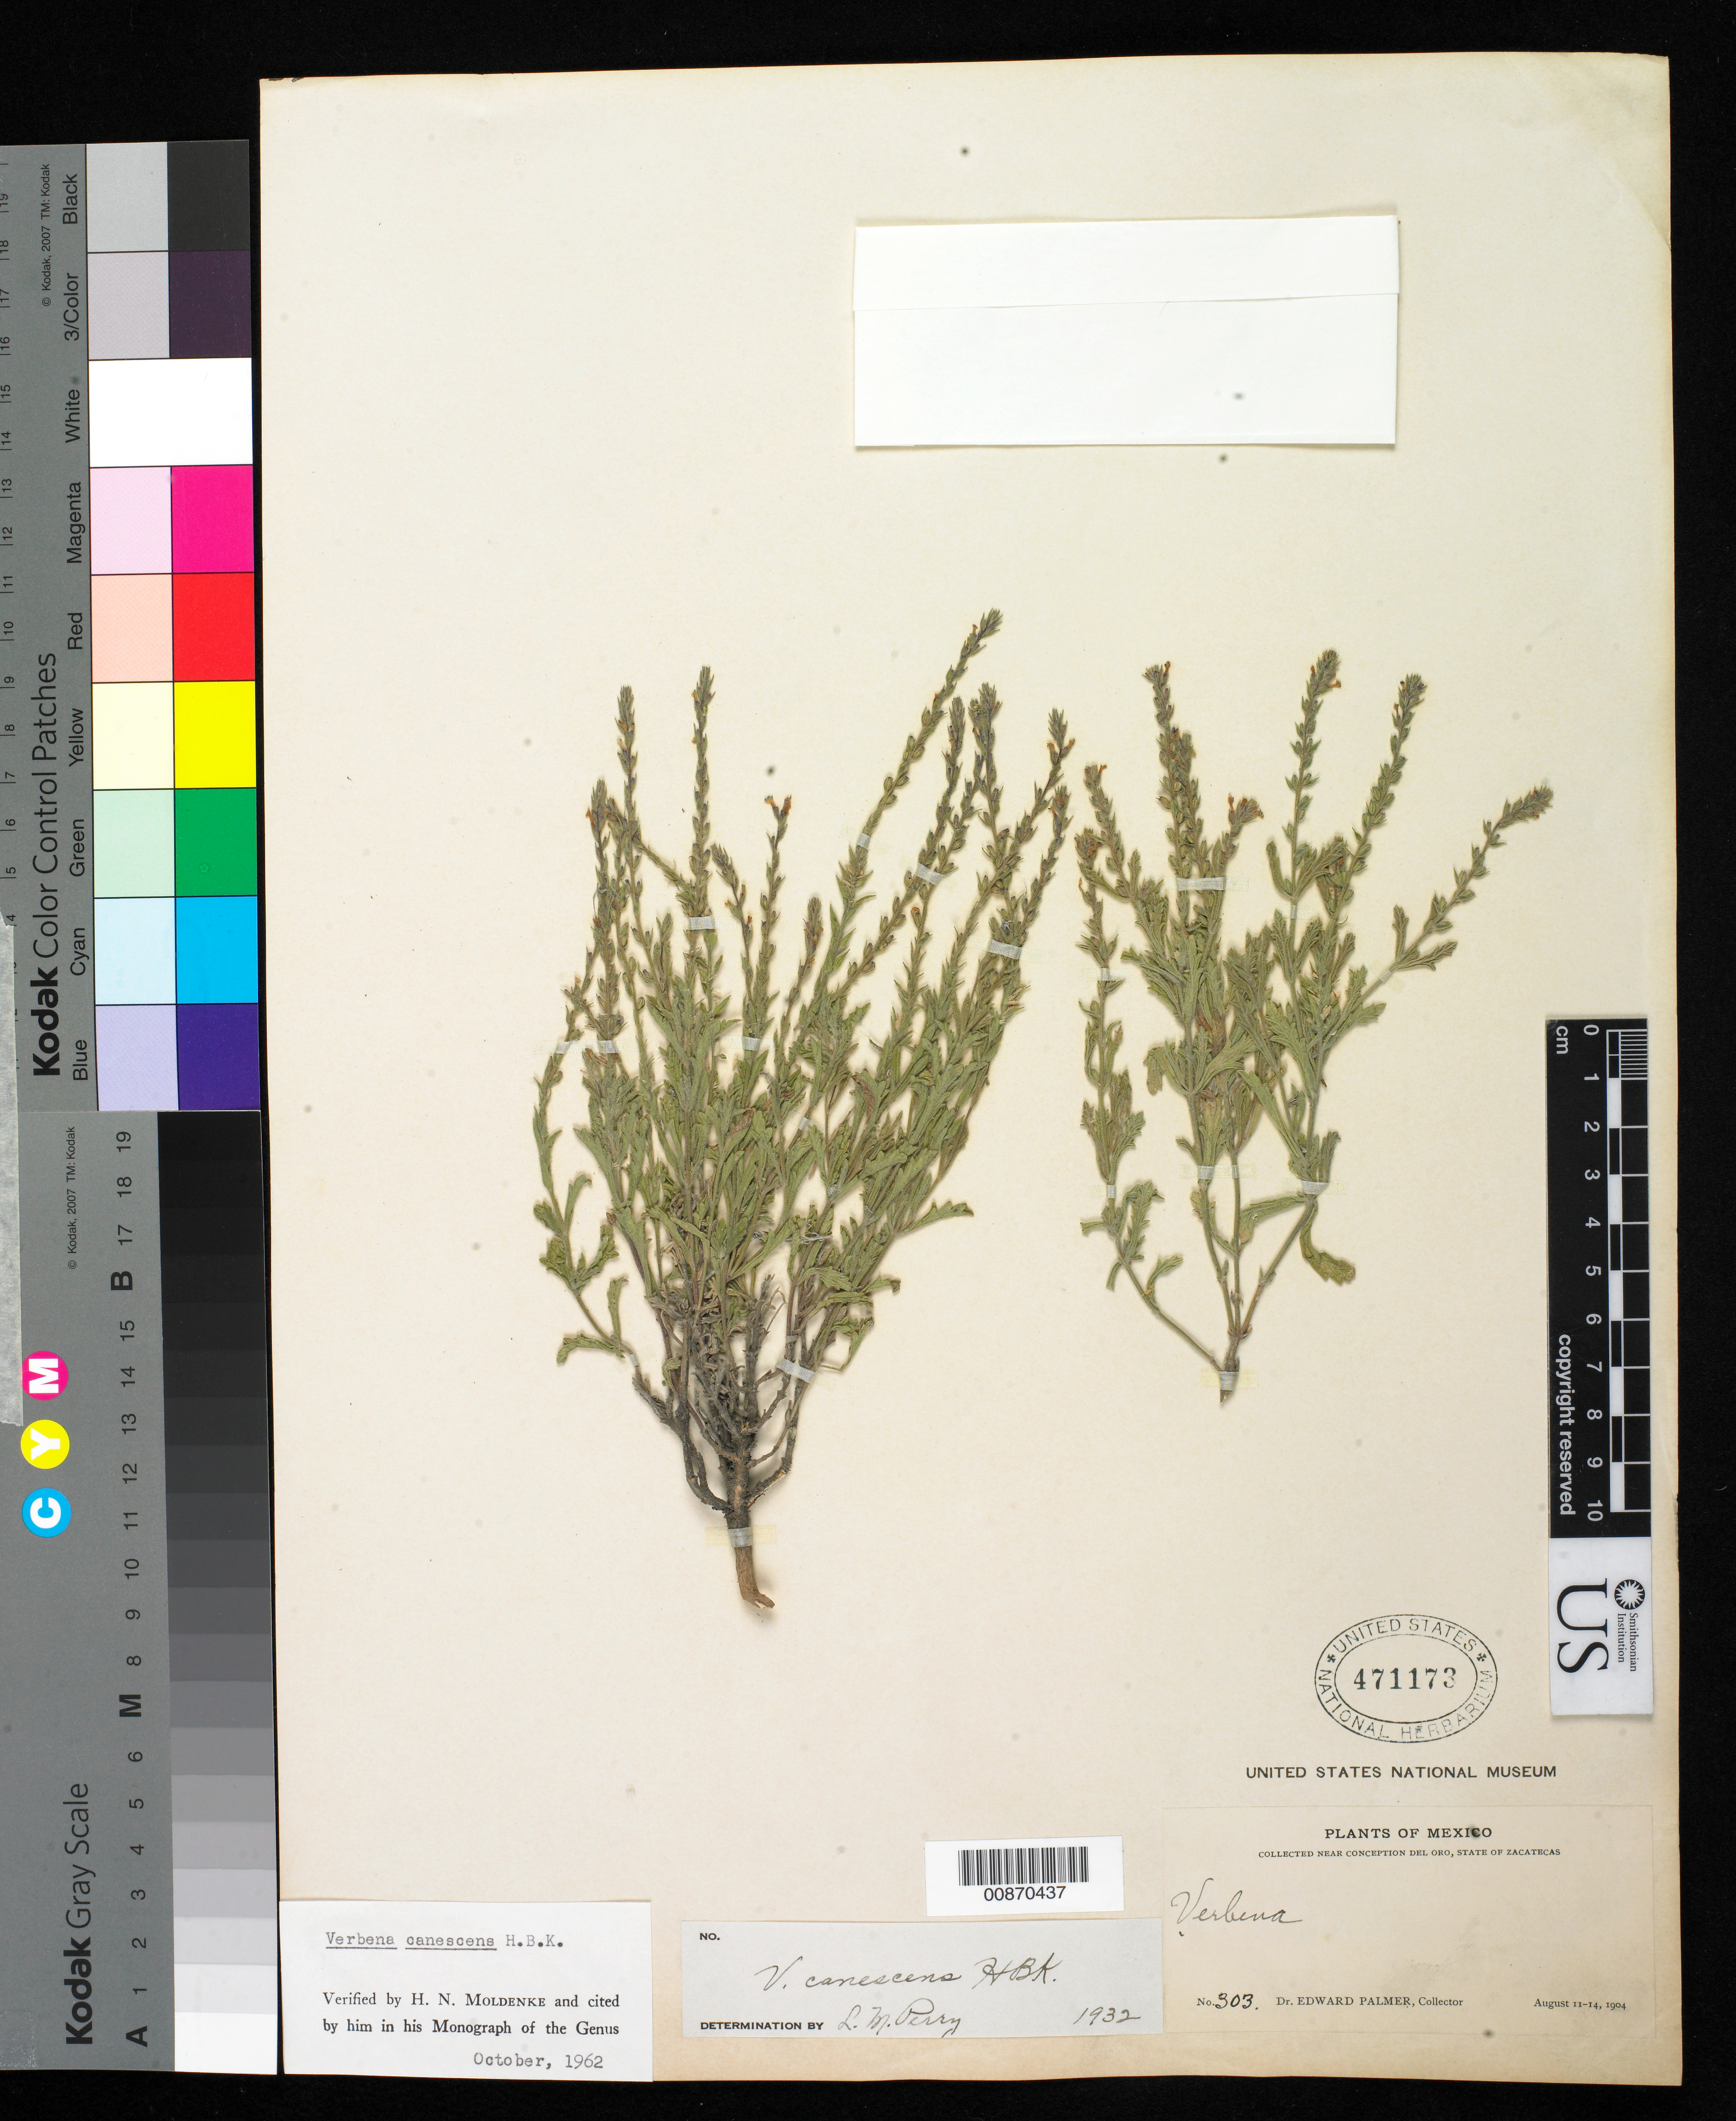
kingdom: Plantae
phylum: Tracheophyta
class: Magnoliopsida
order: Lamiales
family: Verbenaceae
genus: Verbena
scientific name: Verbena canescens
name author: Kunth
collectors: E. Palmer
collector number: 303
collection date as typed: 11 Aug 1904 to 14 Aug 1904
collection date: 1904-08-11/1904-08-14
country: Mexico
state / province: Zacatecas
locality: Near Concepción del Oro, Zacatecas.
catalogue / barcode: US 471173